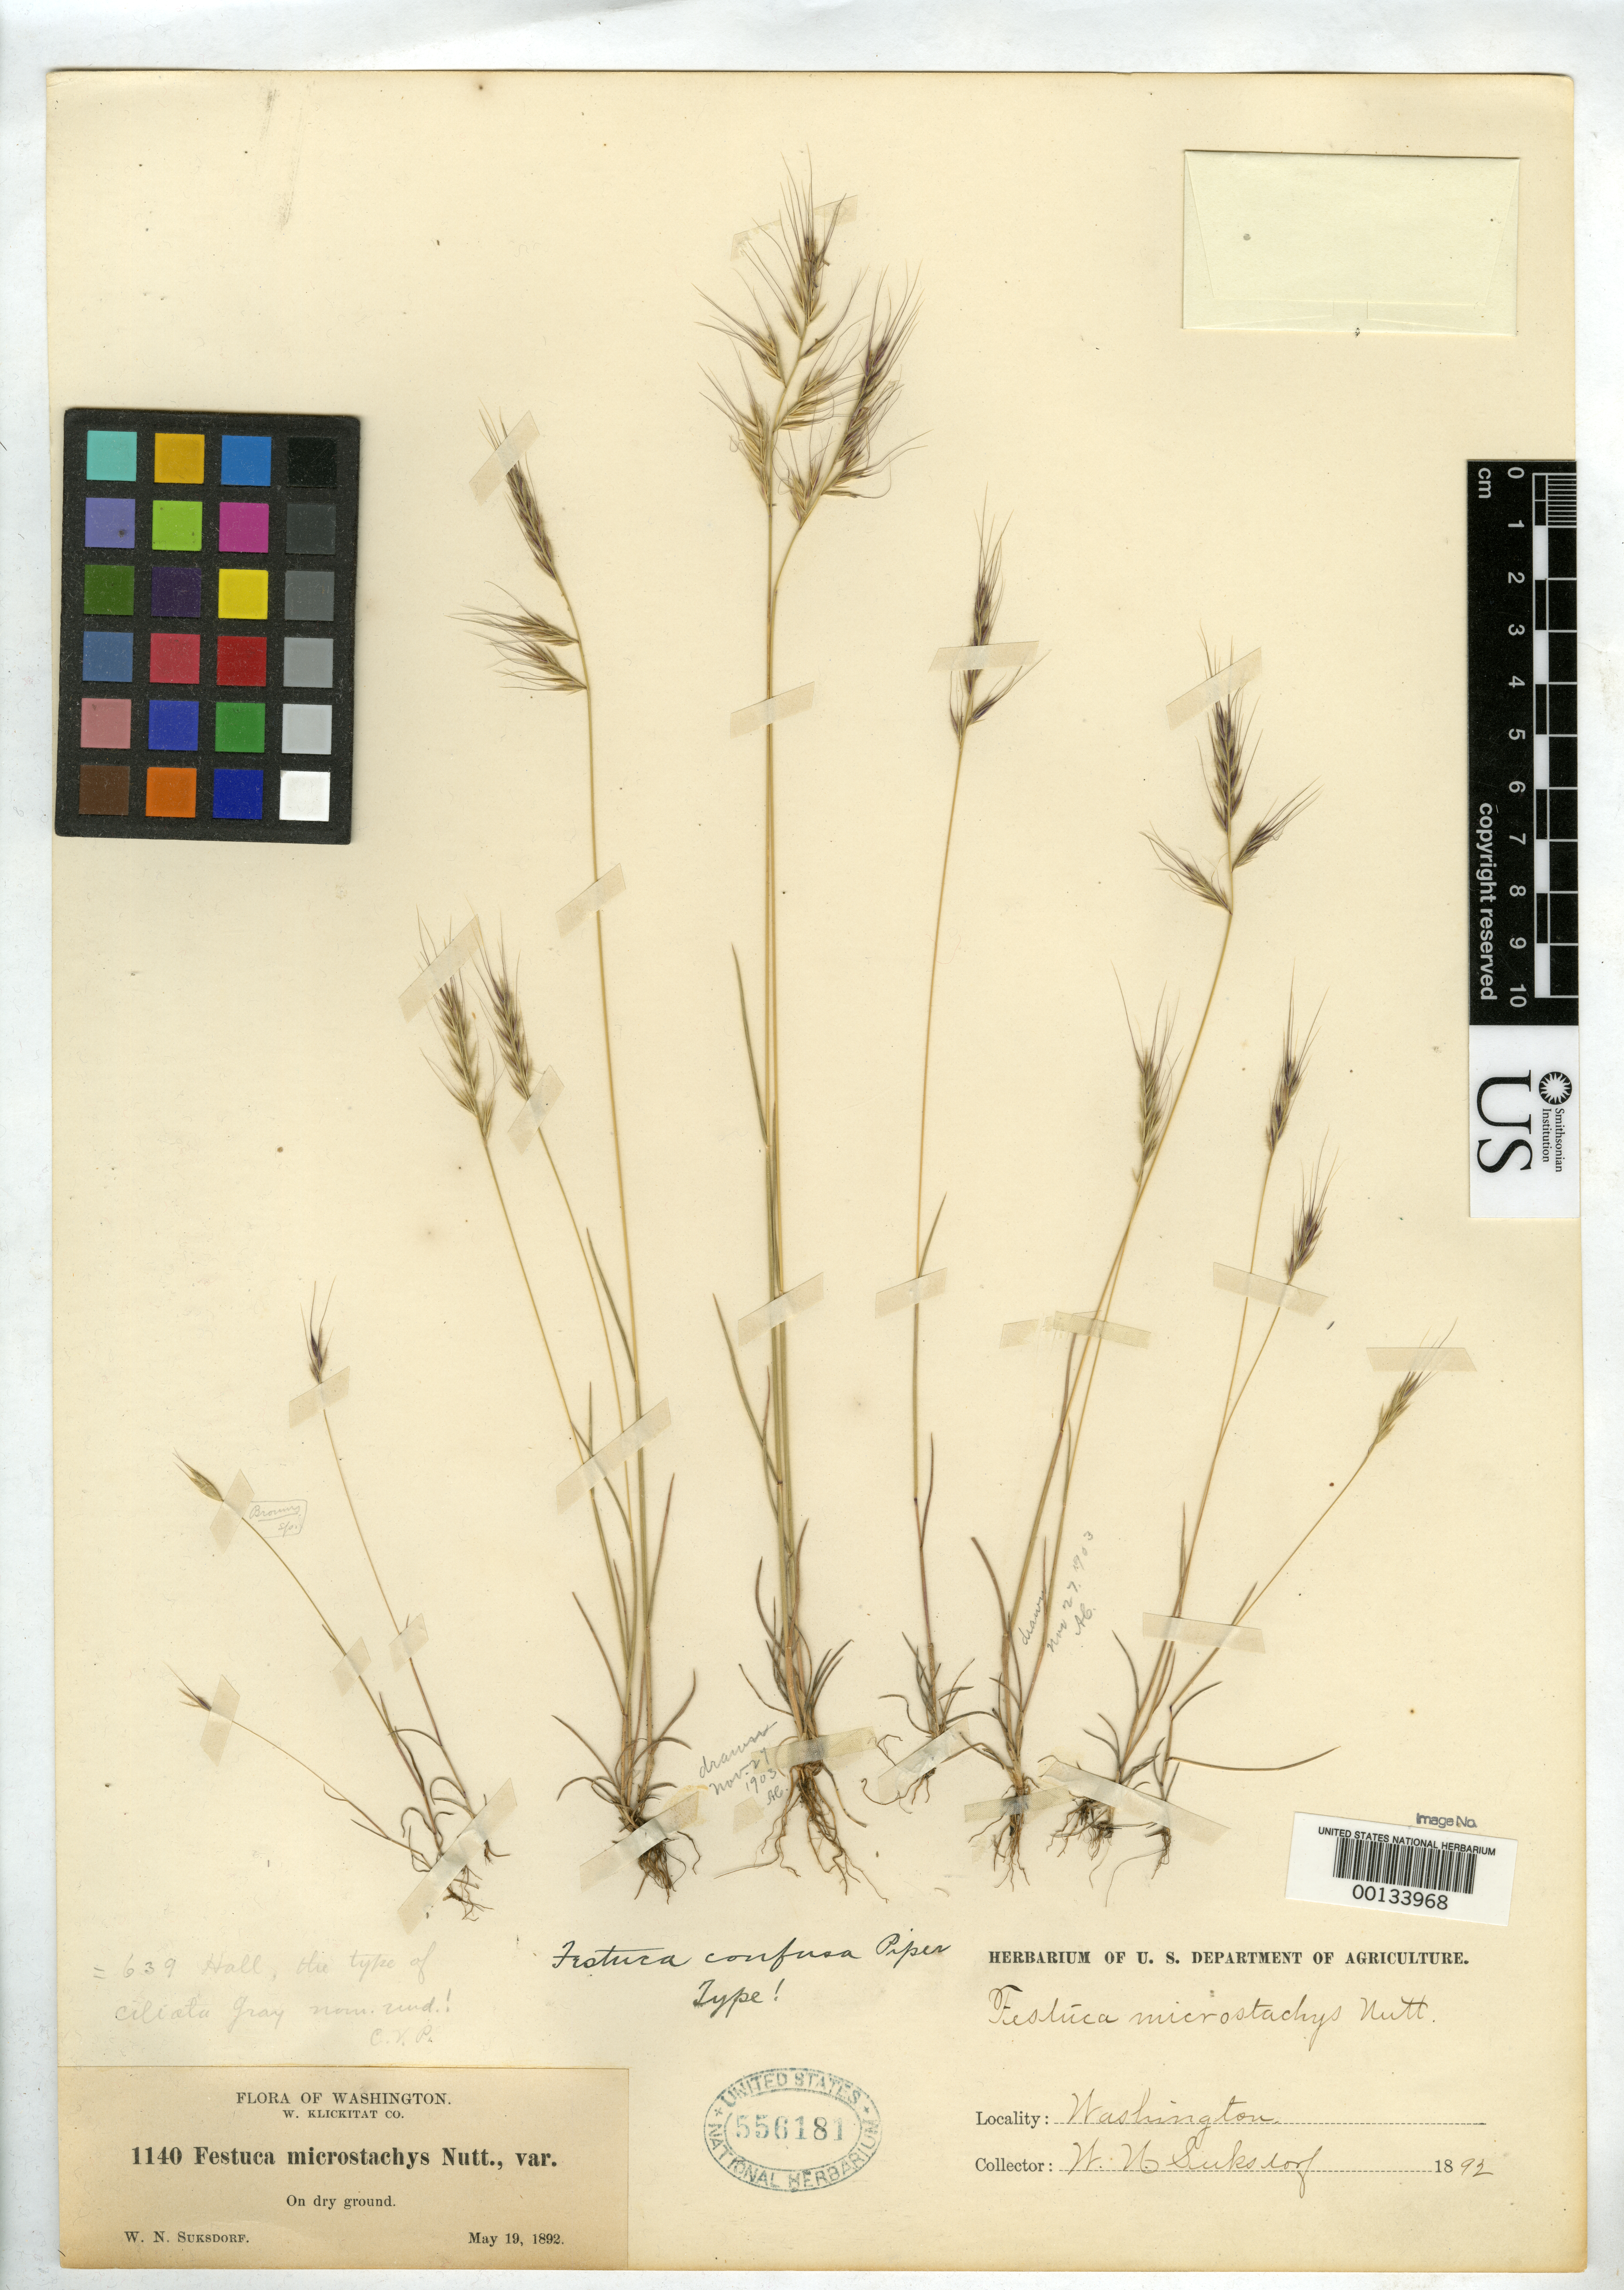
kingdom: Plantae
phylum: Tracheophyta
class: Liliopsida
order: Poales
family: Poaceae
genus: Festuca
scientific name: Festuca confusa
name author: Piper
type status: Isotype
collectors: W. N. Suksdorf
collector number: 1140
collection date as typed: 19 May 1892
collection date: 1892-05-19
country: United States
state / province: Washington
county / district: Klickitat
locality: Banks of Columbia River.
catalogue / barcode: US 556181